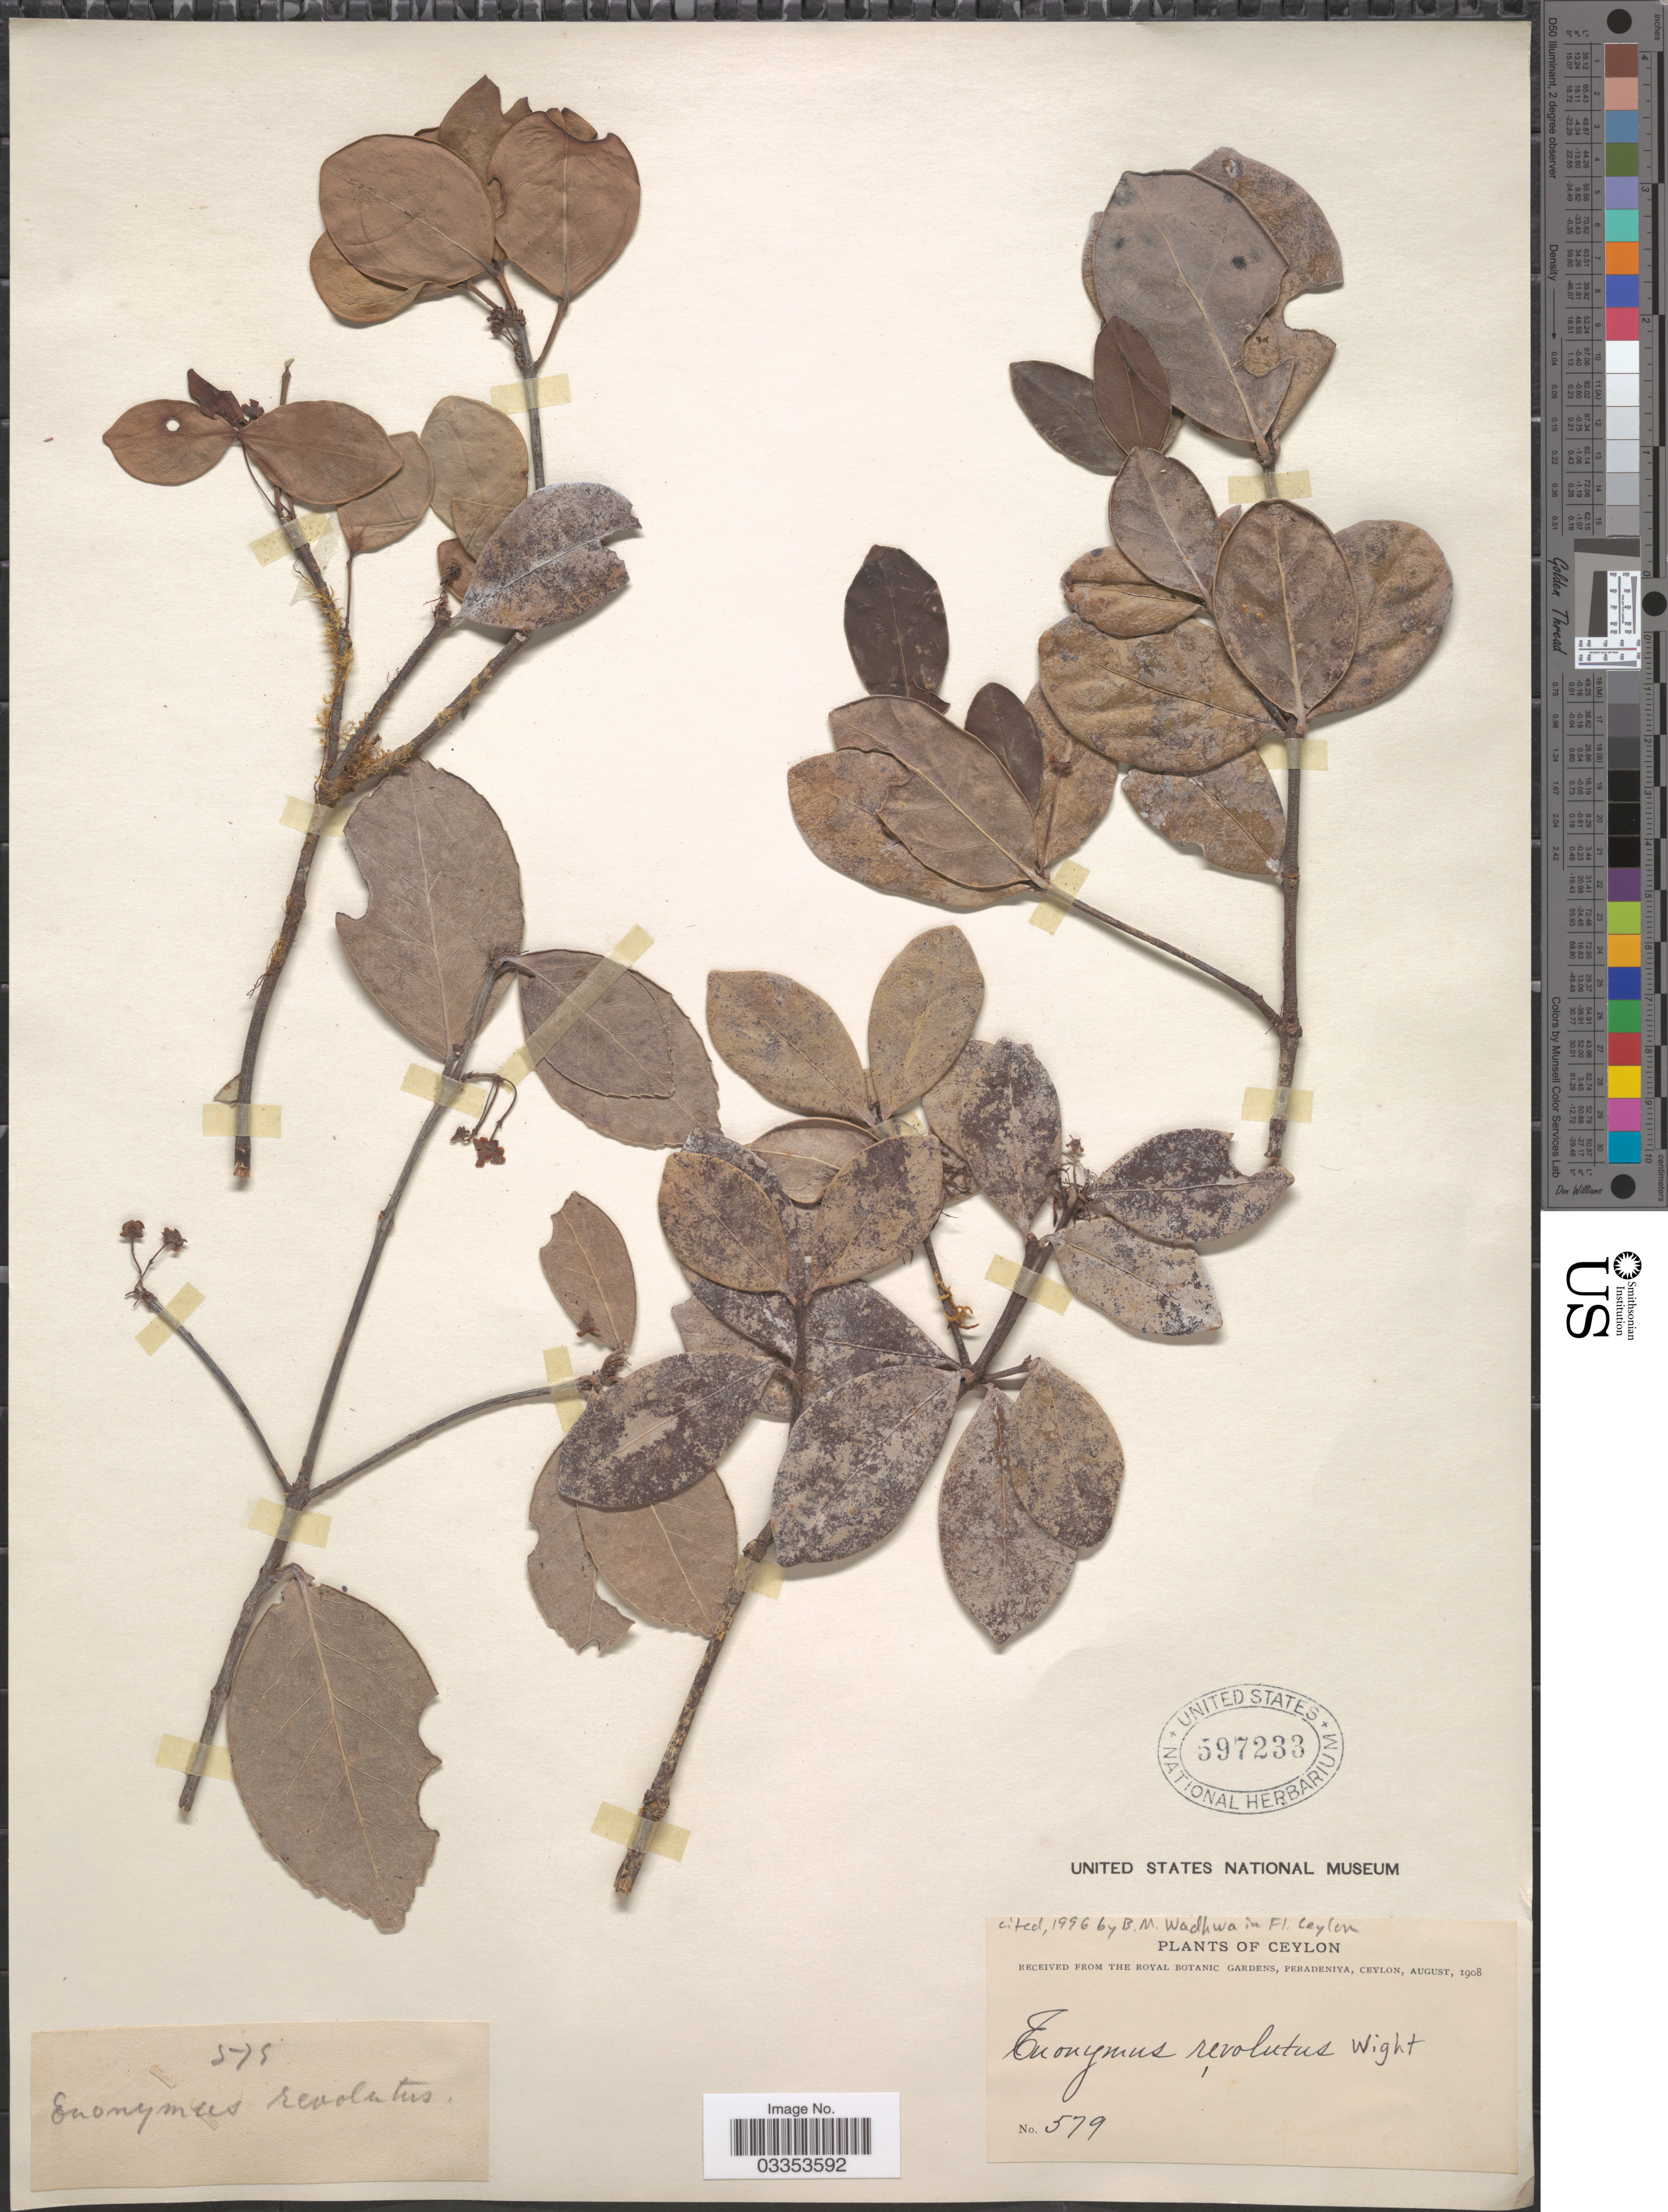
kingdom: Plantae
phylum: Tracheophyta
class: Magnoliopsida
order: Celastrales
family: Celastraceae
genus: Euonymus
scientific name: Euonymus revolutus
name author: Wight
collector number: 579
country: Sri Lanka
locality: Ceylon.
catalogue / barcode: US 597233